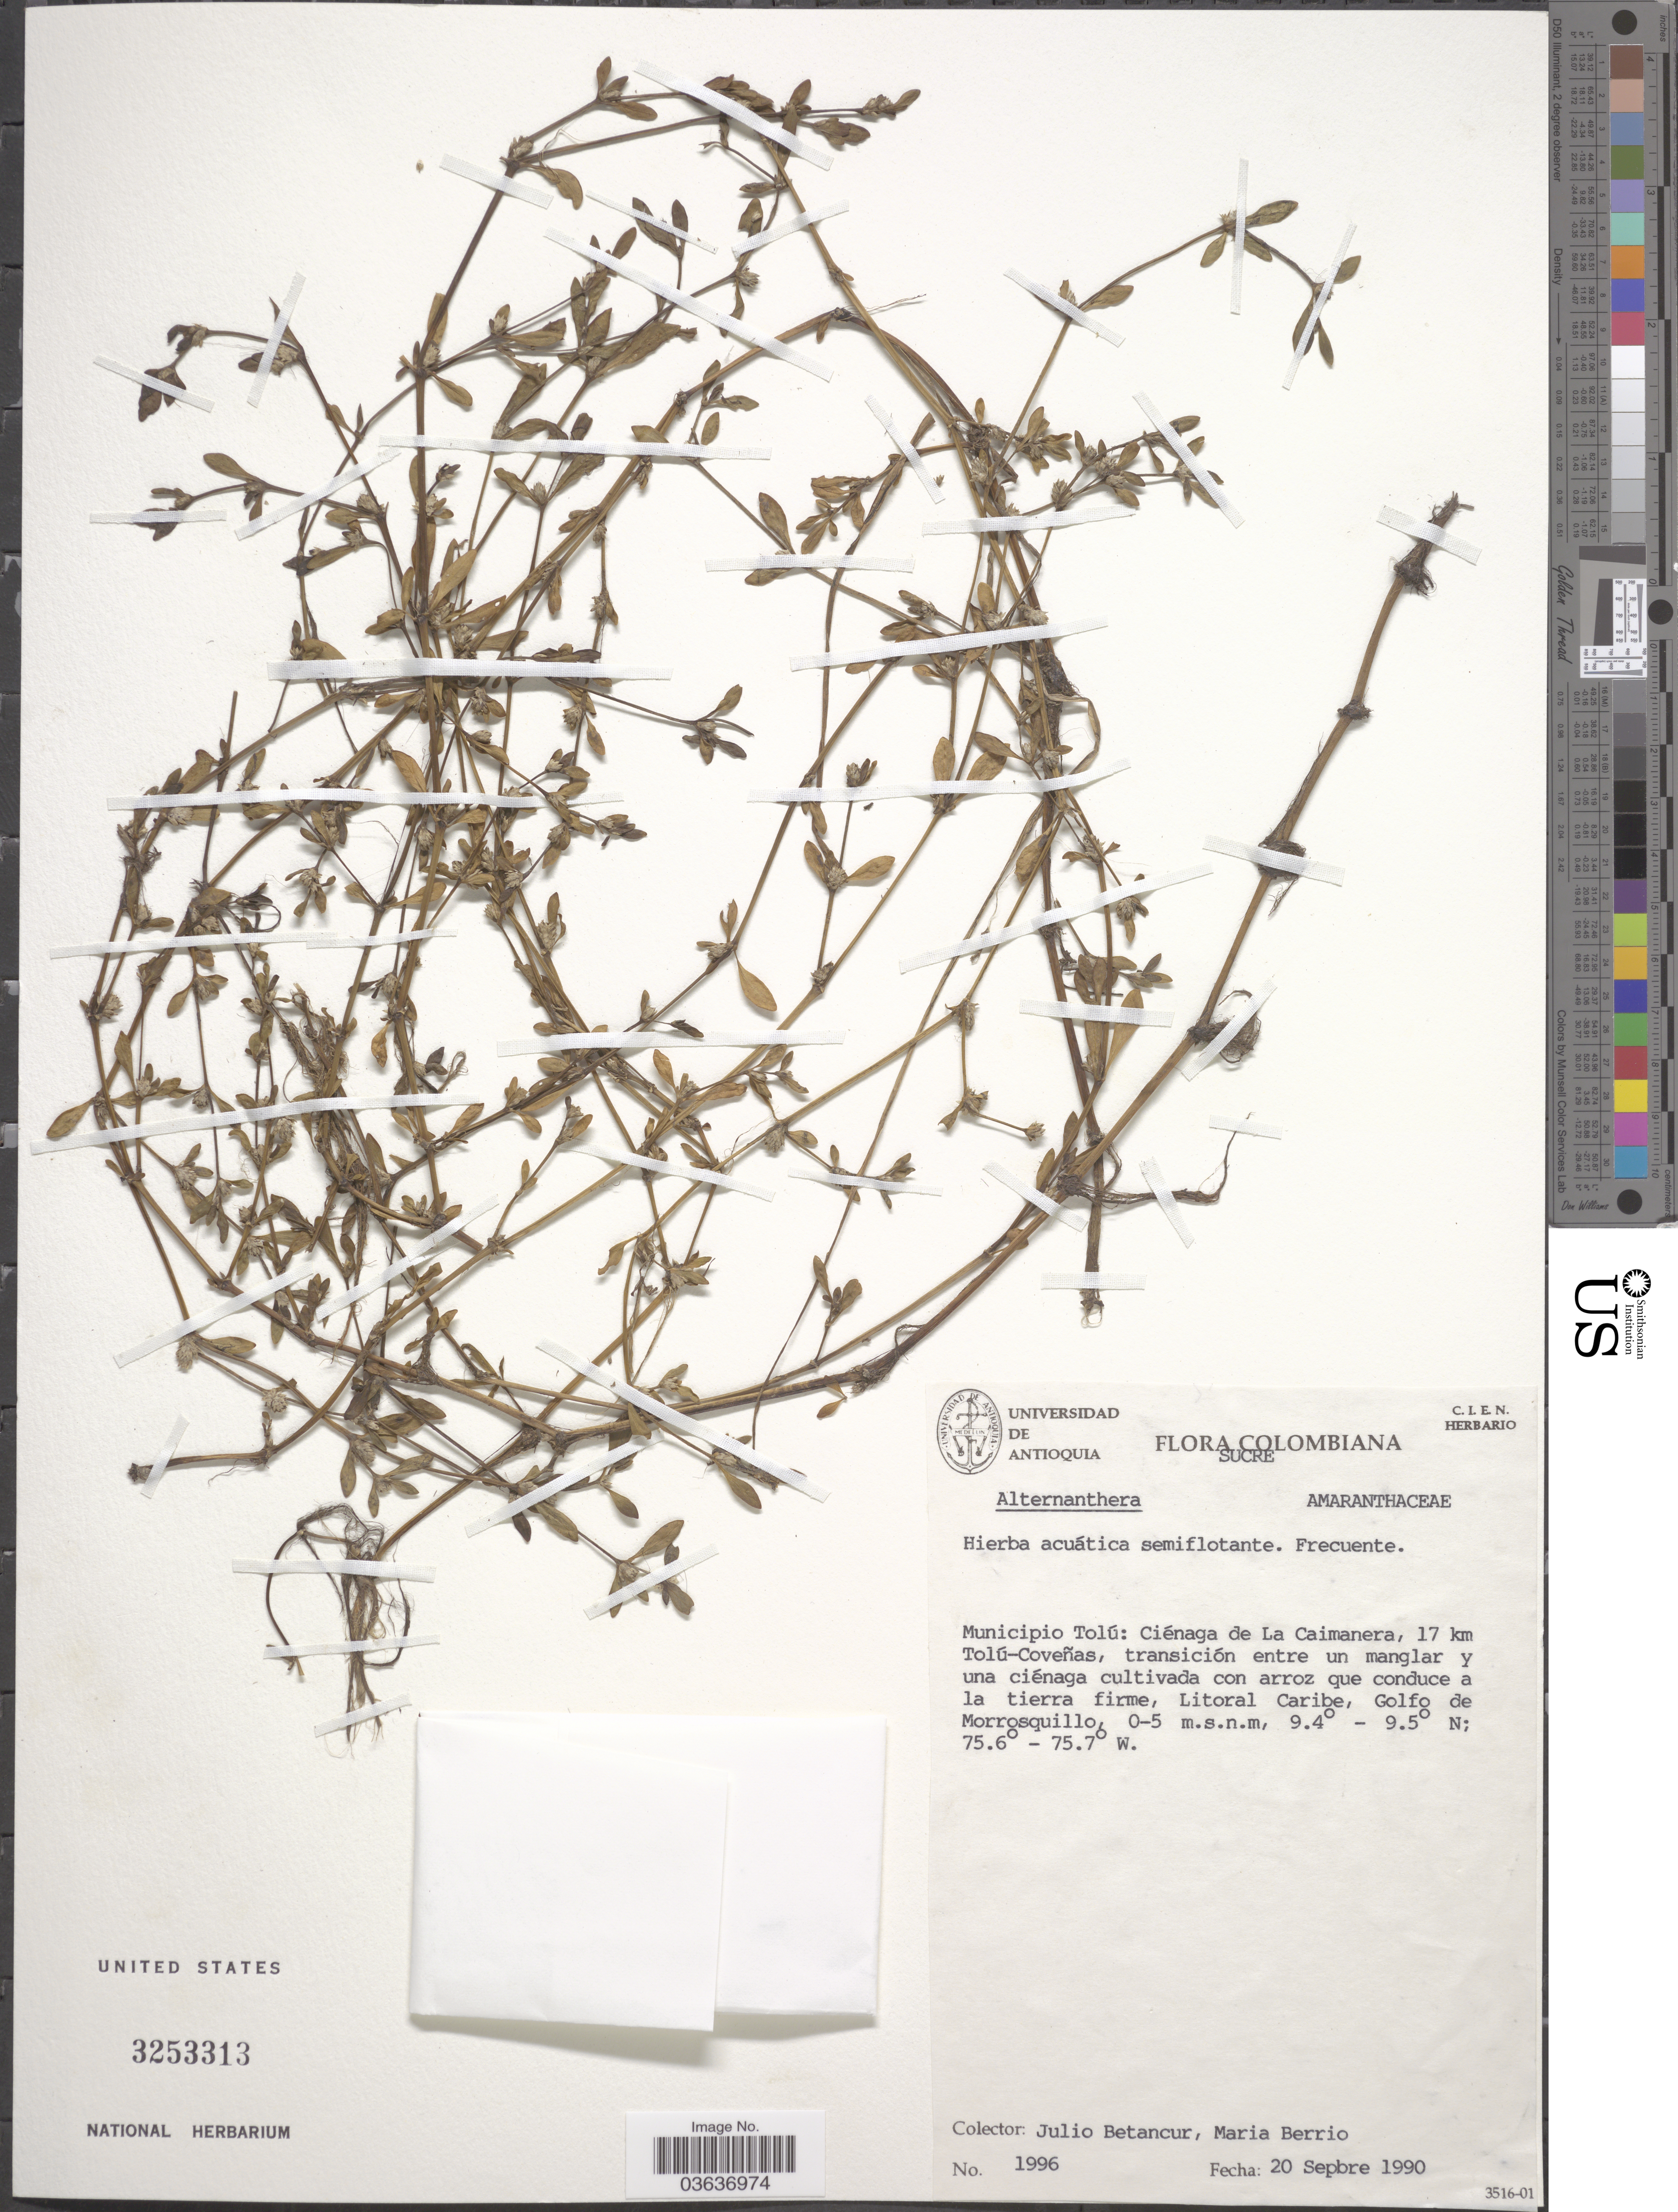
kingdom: Plantae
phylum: Tracheophyta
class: Magnoliopsida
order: Caryophyllales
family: Amaranthaceae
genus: Alternanthera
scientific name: Alternanthera sp.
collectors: J. Betancur & M. Berrio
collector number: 1996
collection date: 1990-09-20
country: Colombia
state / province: Sucre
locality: Municipio Tolú: Ciénaga de La Caimanera, 17 km Tolú-Coveñas. Litoral Caribe, Golfo de Morrosquillo.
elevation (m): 0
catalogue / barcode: US 3253313